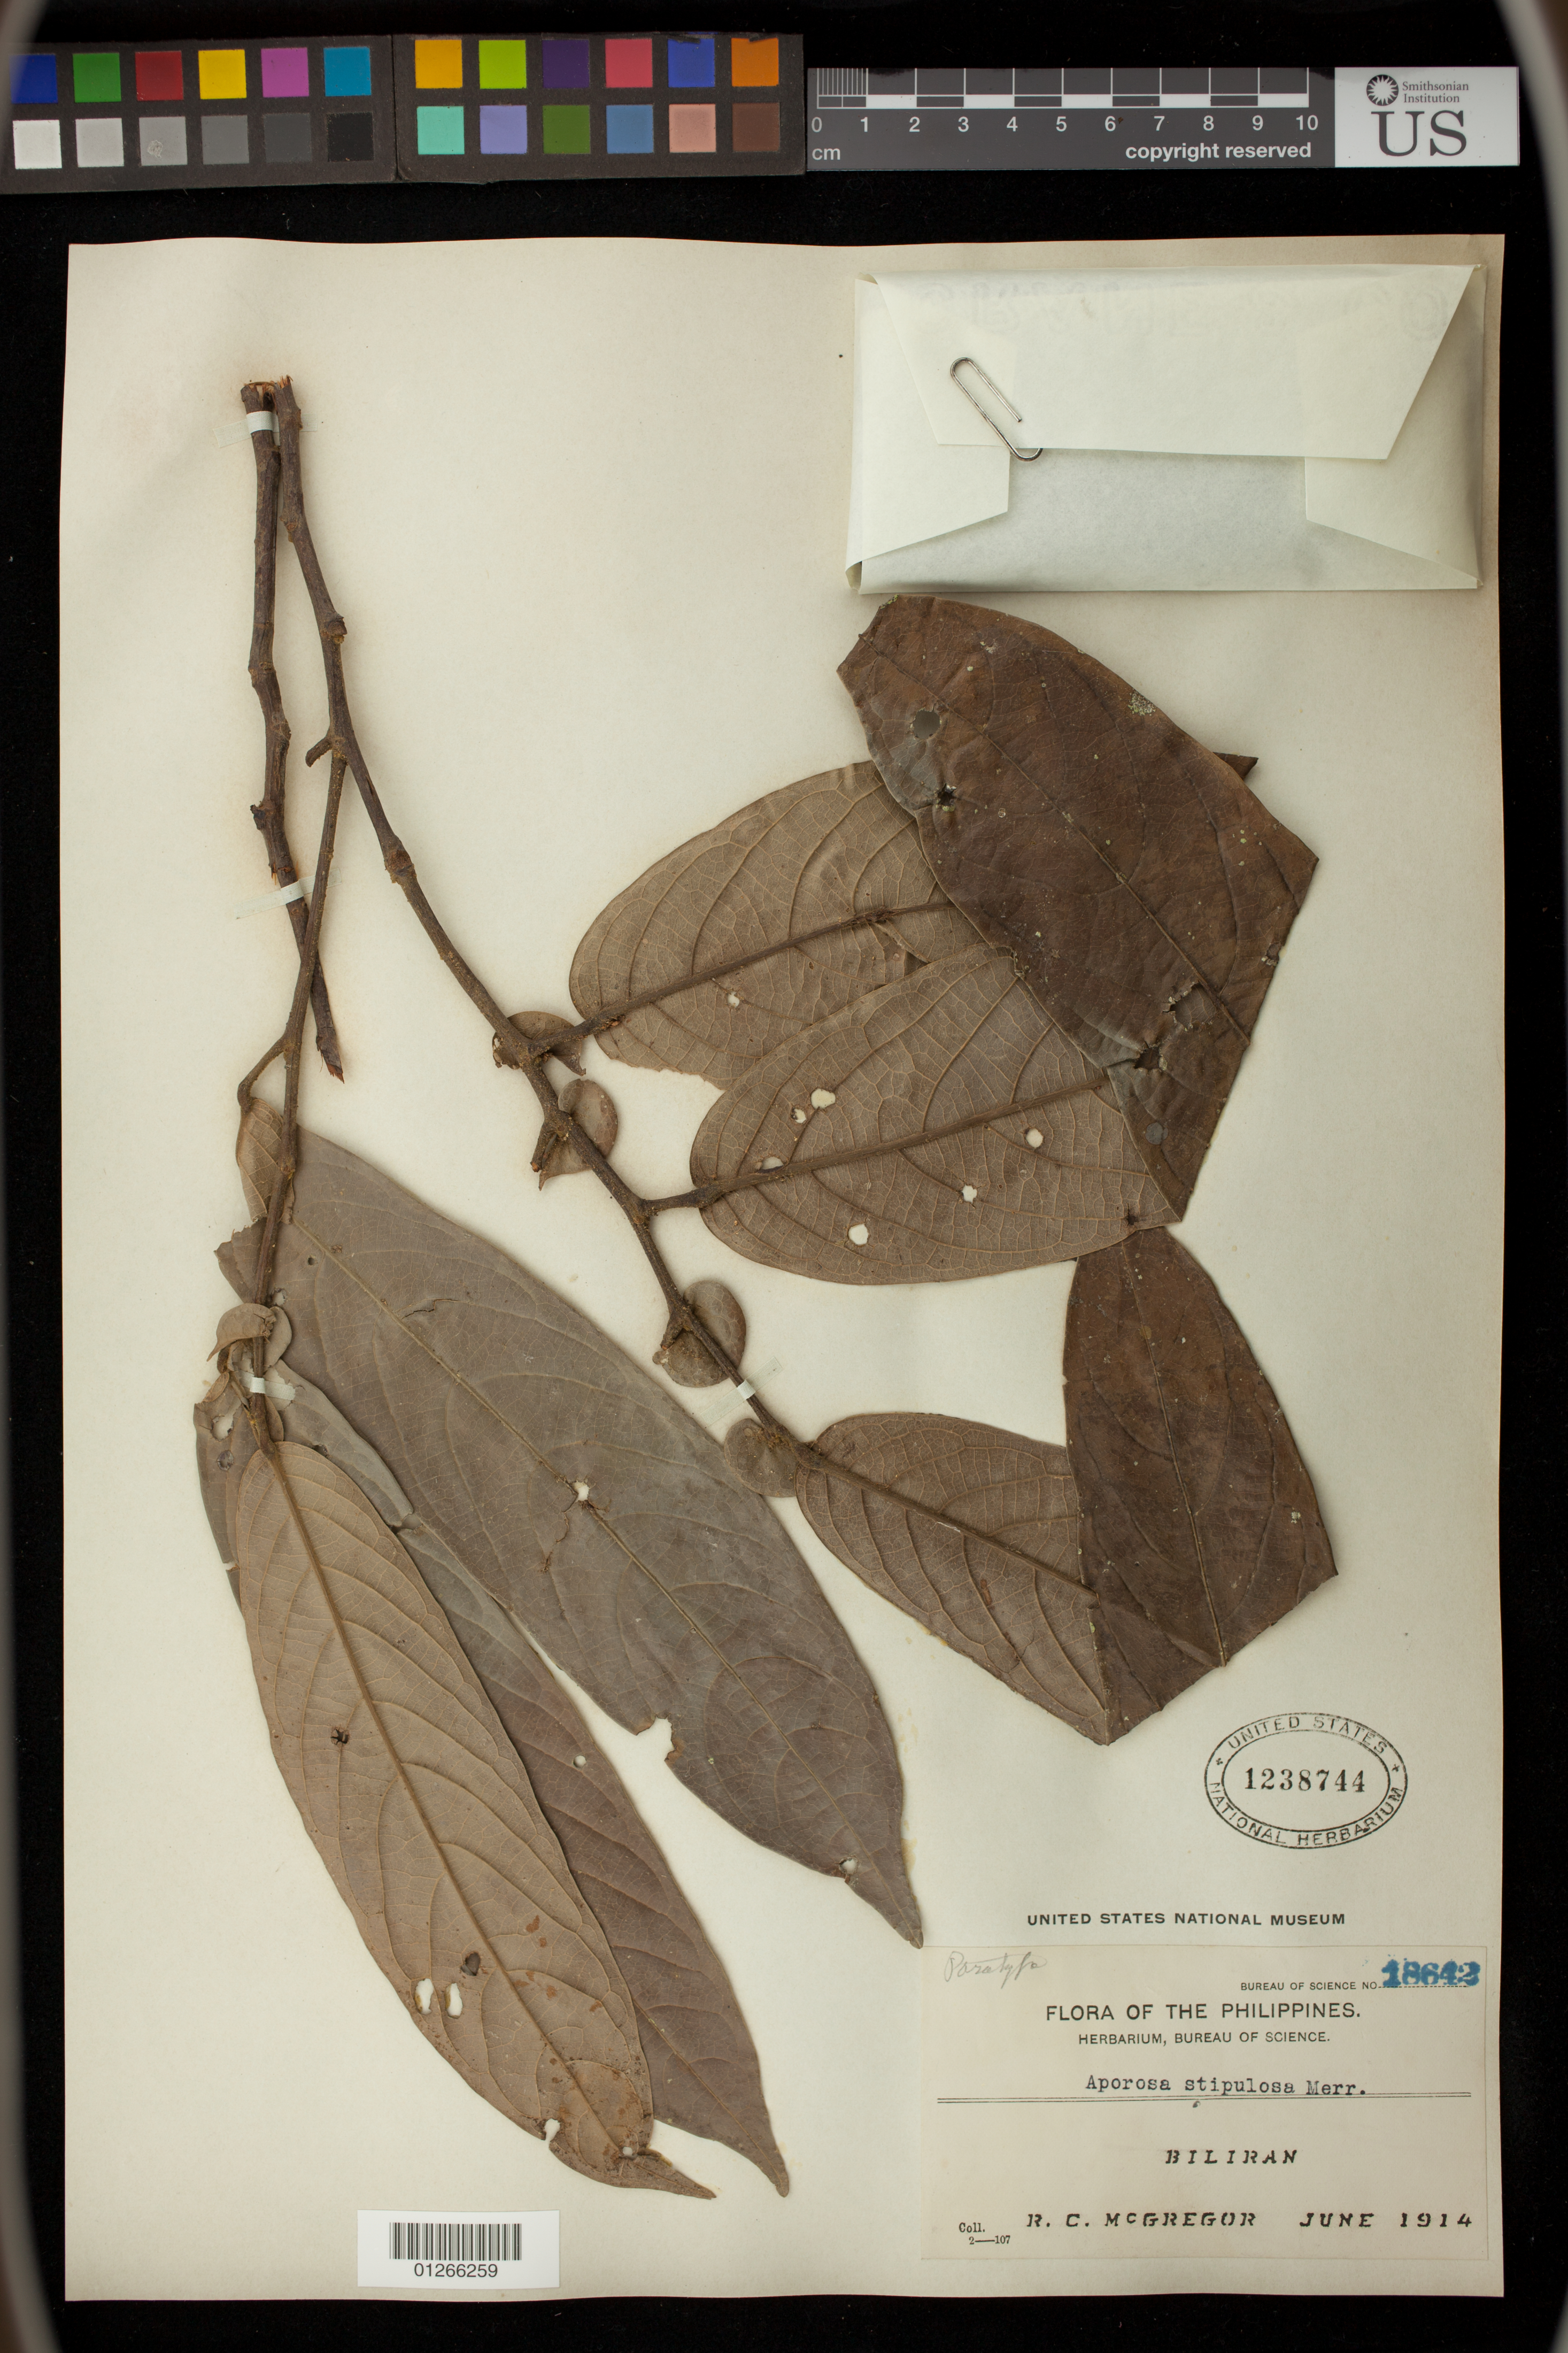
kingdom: Plantae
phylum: Tracheophyta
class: Magnoliopsida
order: Malpighiales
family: Phyllanthaceae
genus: Aporosa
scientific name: Aporosa benthamiana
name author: Hook. f.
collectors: R. C. McGregor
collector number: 18642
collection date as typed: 1914-06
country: Philippines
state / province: Eastern Visayas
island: Biliran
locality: Biliran